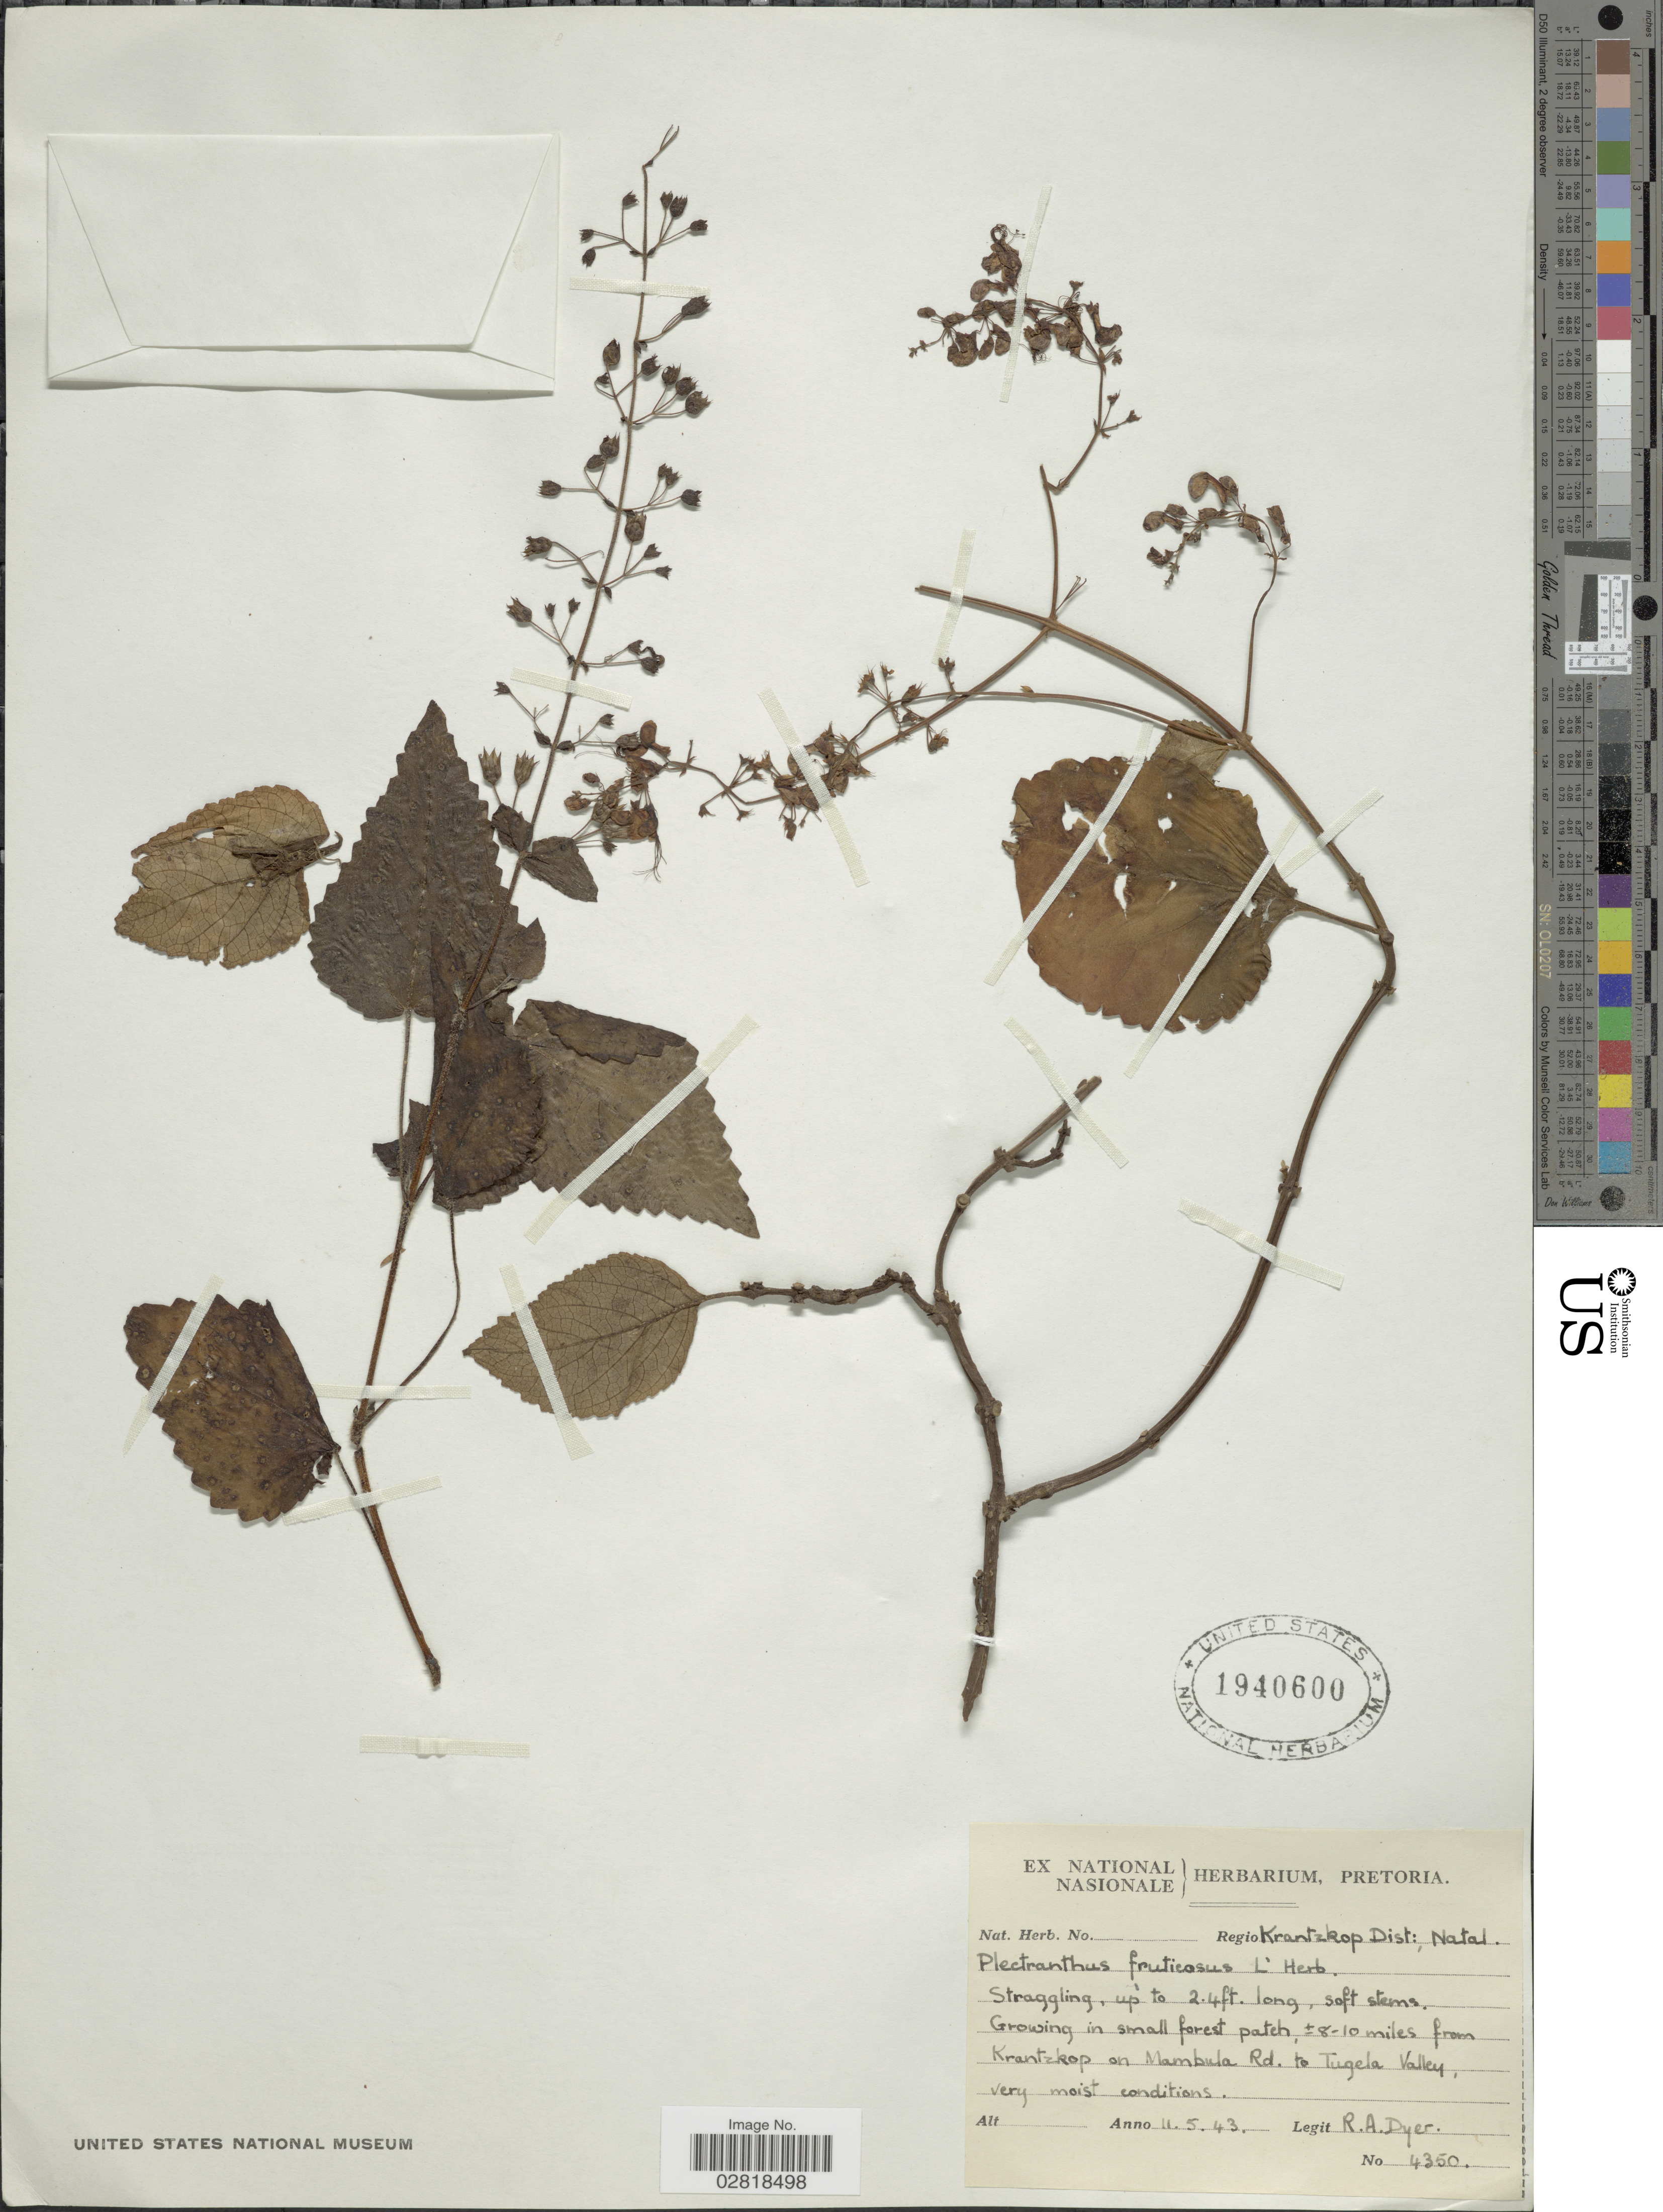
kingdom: Plantae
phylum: Tracheophyta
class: Magnoliopsida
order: Lamiales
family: Lamiaceae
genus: Plectranthus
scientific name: Plectranthus fruticosus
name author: L'Hér.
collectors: R. A. Dyer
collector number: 4350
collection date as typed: Transcribed d/m/y: 11/5/43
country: South Africa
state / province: KwaZulu-Natal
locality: Regio Krantzkop Dist: Natal. ± 8-10 miles from Krantzkop on Mambula Rd. to Tugela Valley.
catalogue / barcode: US 1940600